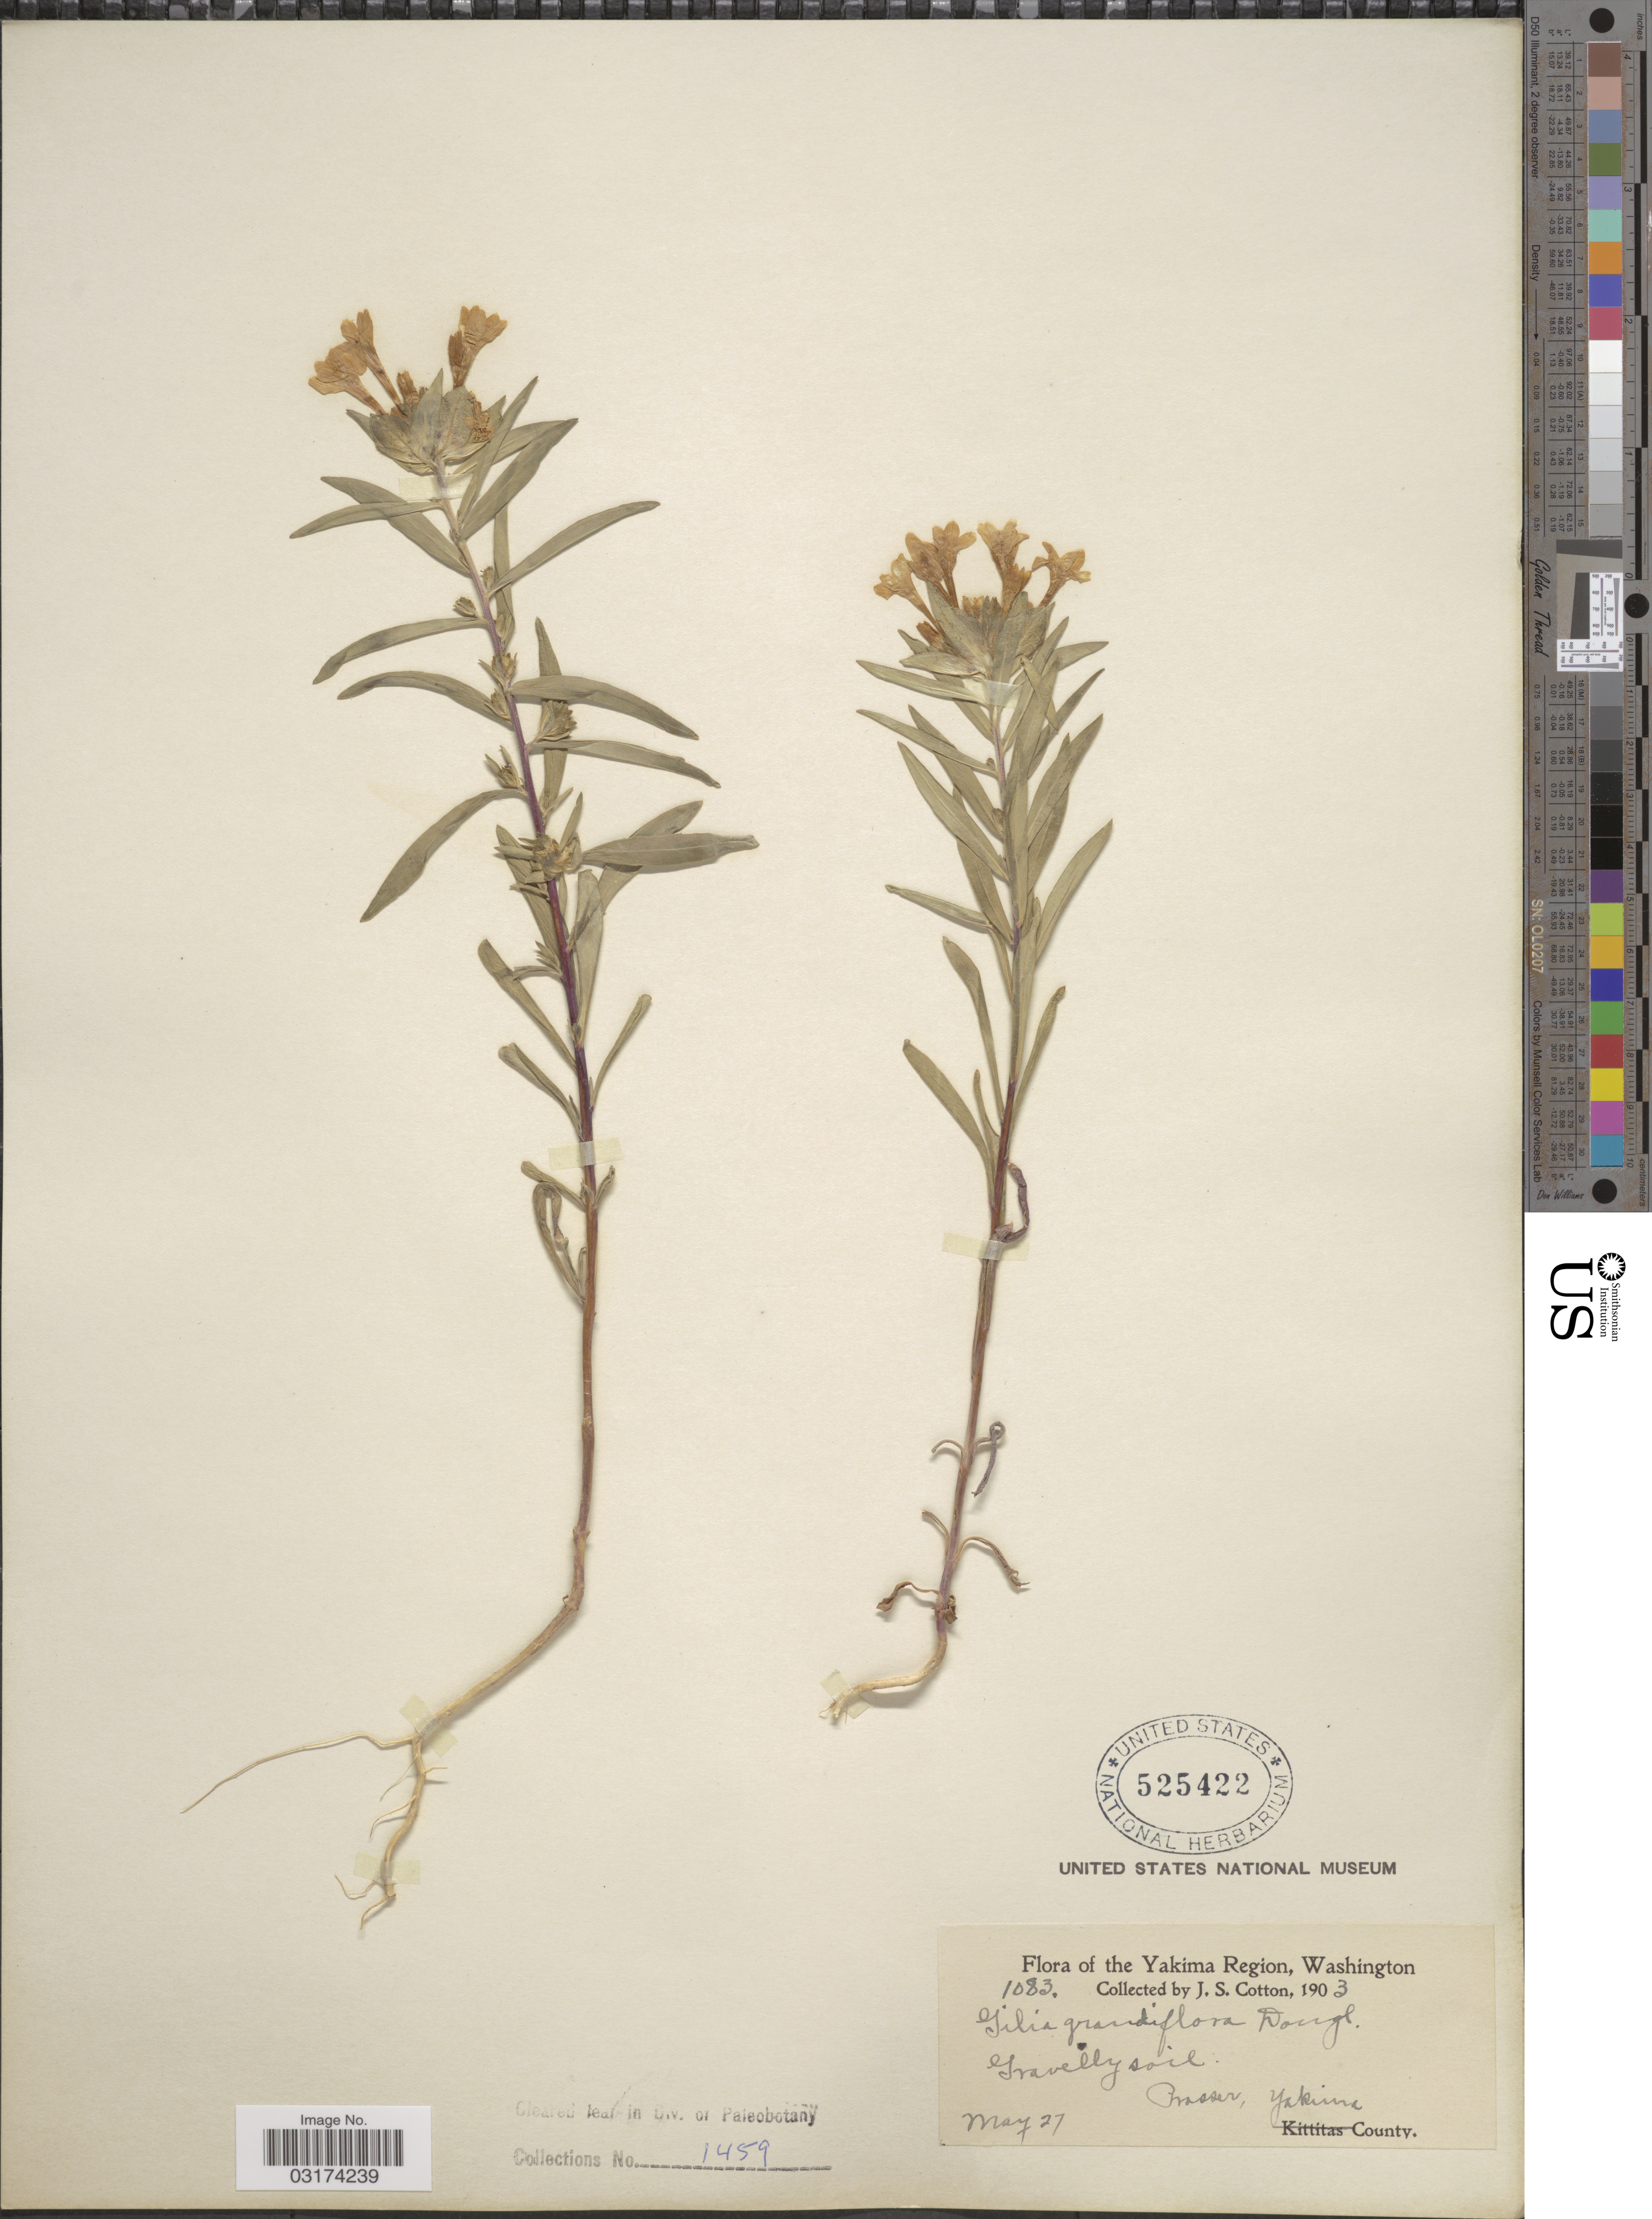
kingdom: Plantae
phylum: Tracheophyta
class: Magnoliopsida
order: Ericales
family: Polemoniaceae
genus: Collomia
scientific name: Collomia grandiflora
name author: Douglas ex Lindl.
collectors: J. S. Cotton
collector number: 1083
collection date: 1903-05-27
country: United States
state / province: Washington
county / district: Yakima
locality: The Yakima Region, Washington. Prosser Yakima County.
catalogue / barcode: US 525422